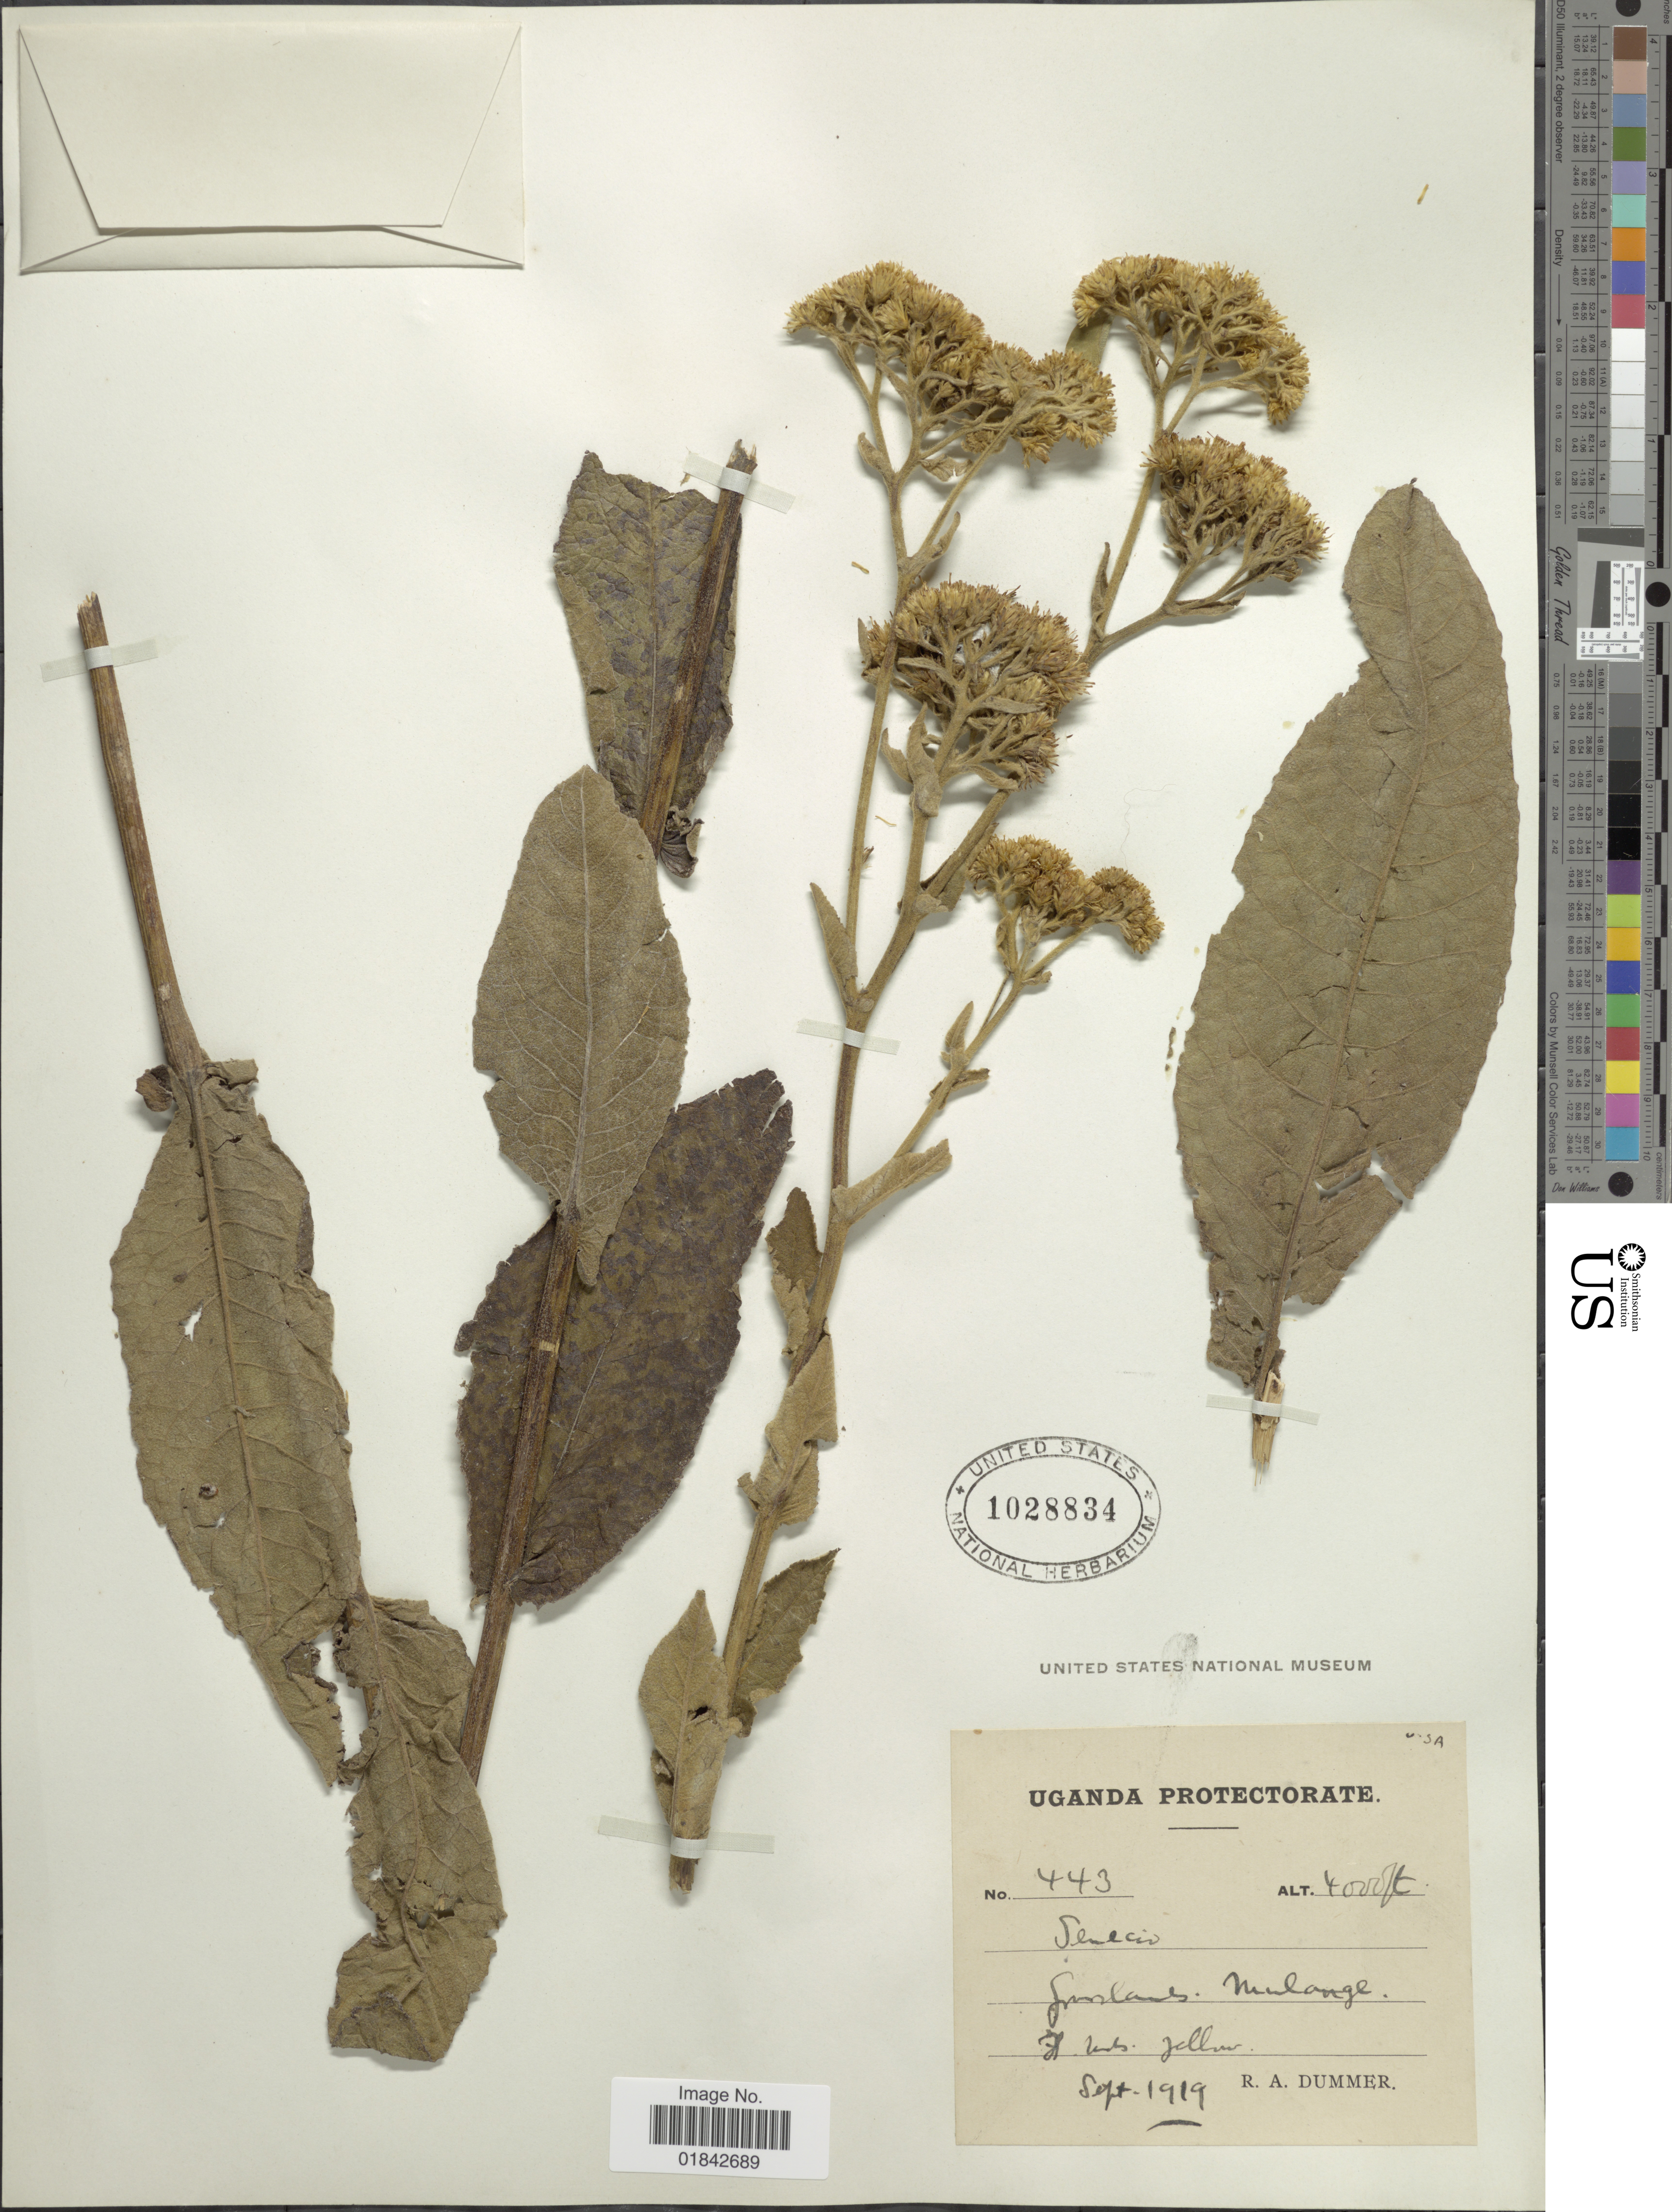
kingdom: Plantae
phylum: Tracheophyta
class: Magnoliopsida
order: Asterales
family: Asteraceae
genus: Senecio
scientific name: Senecio sp.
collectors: R. A. Dümmer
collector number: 443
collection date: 1919-09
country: Uganda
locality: Uganda Protectorate, Mulange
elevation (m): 1219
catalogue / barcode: US 1028834